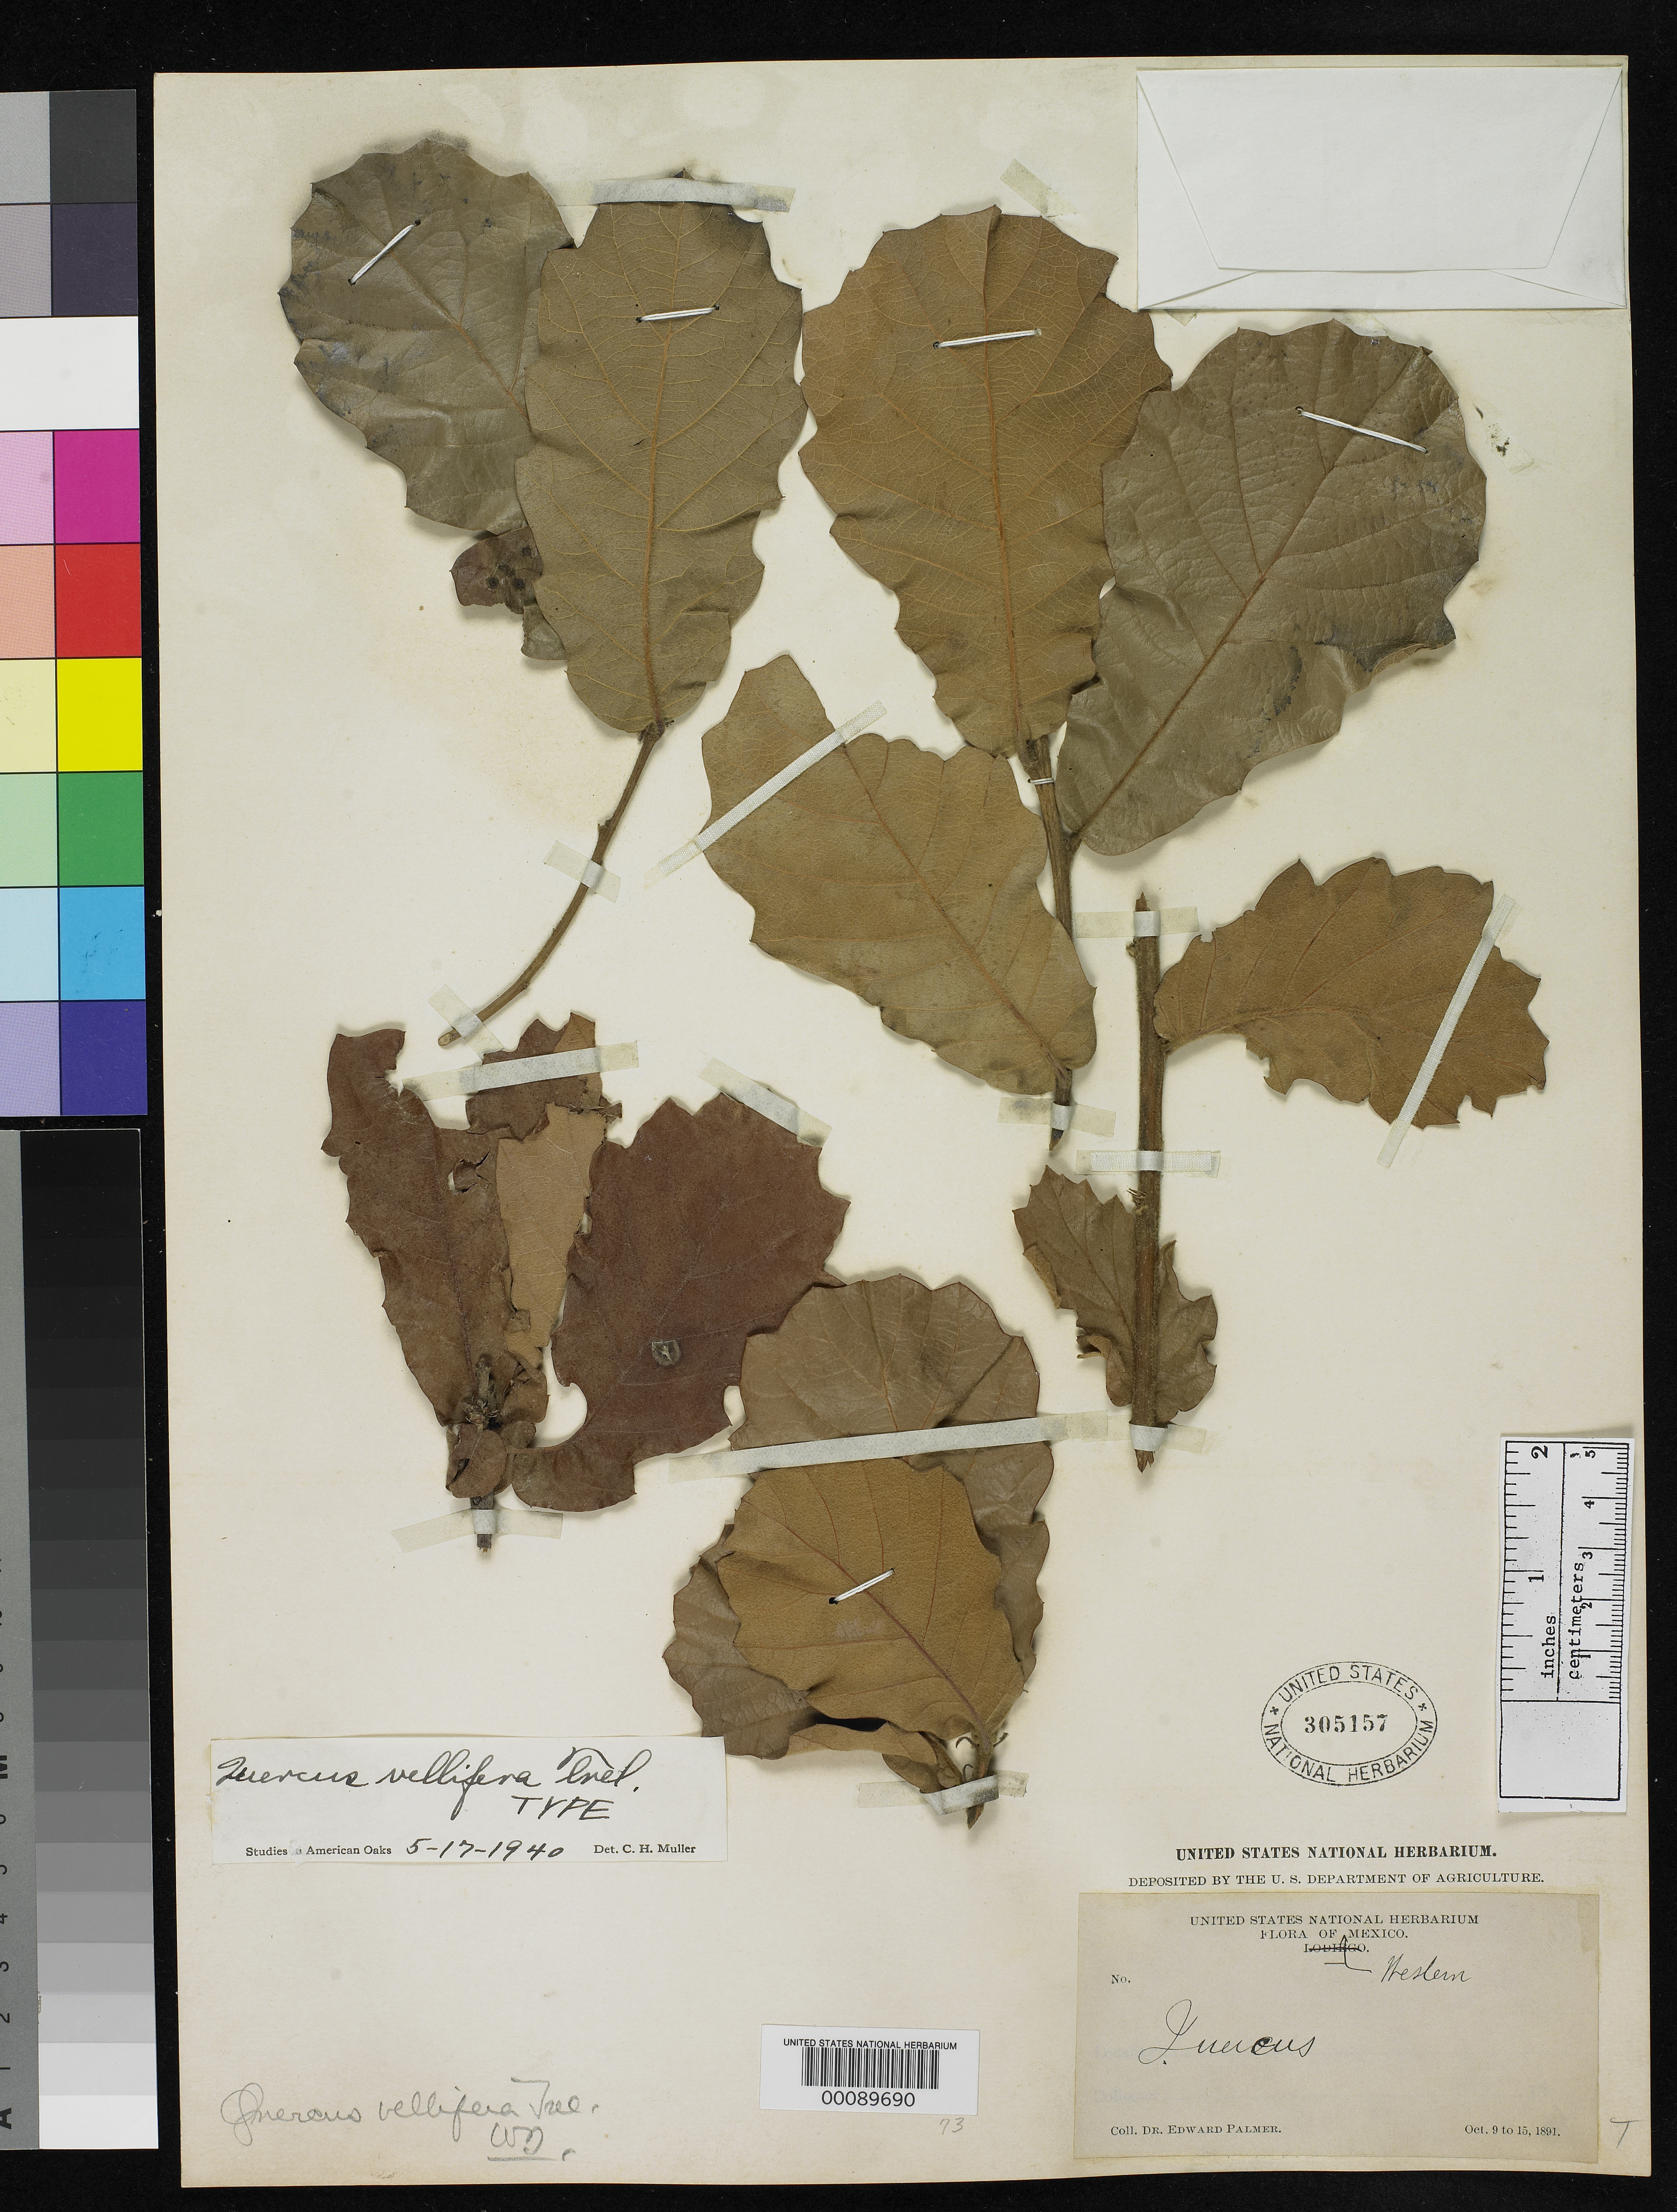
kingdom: Plantae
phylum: Tracheophyta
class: Magnoliopsida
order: Fagales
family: Fagaceae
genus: Quercus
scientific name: Quercus vellifera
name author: Trel.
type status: Holotype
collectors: E. Palmer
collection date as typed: Oct 1891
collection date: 1891-10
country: Mexico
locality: Western Mexico.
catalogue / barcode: US 305157